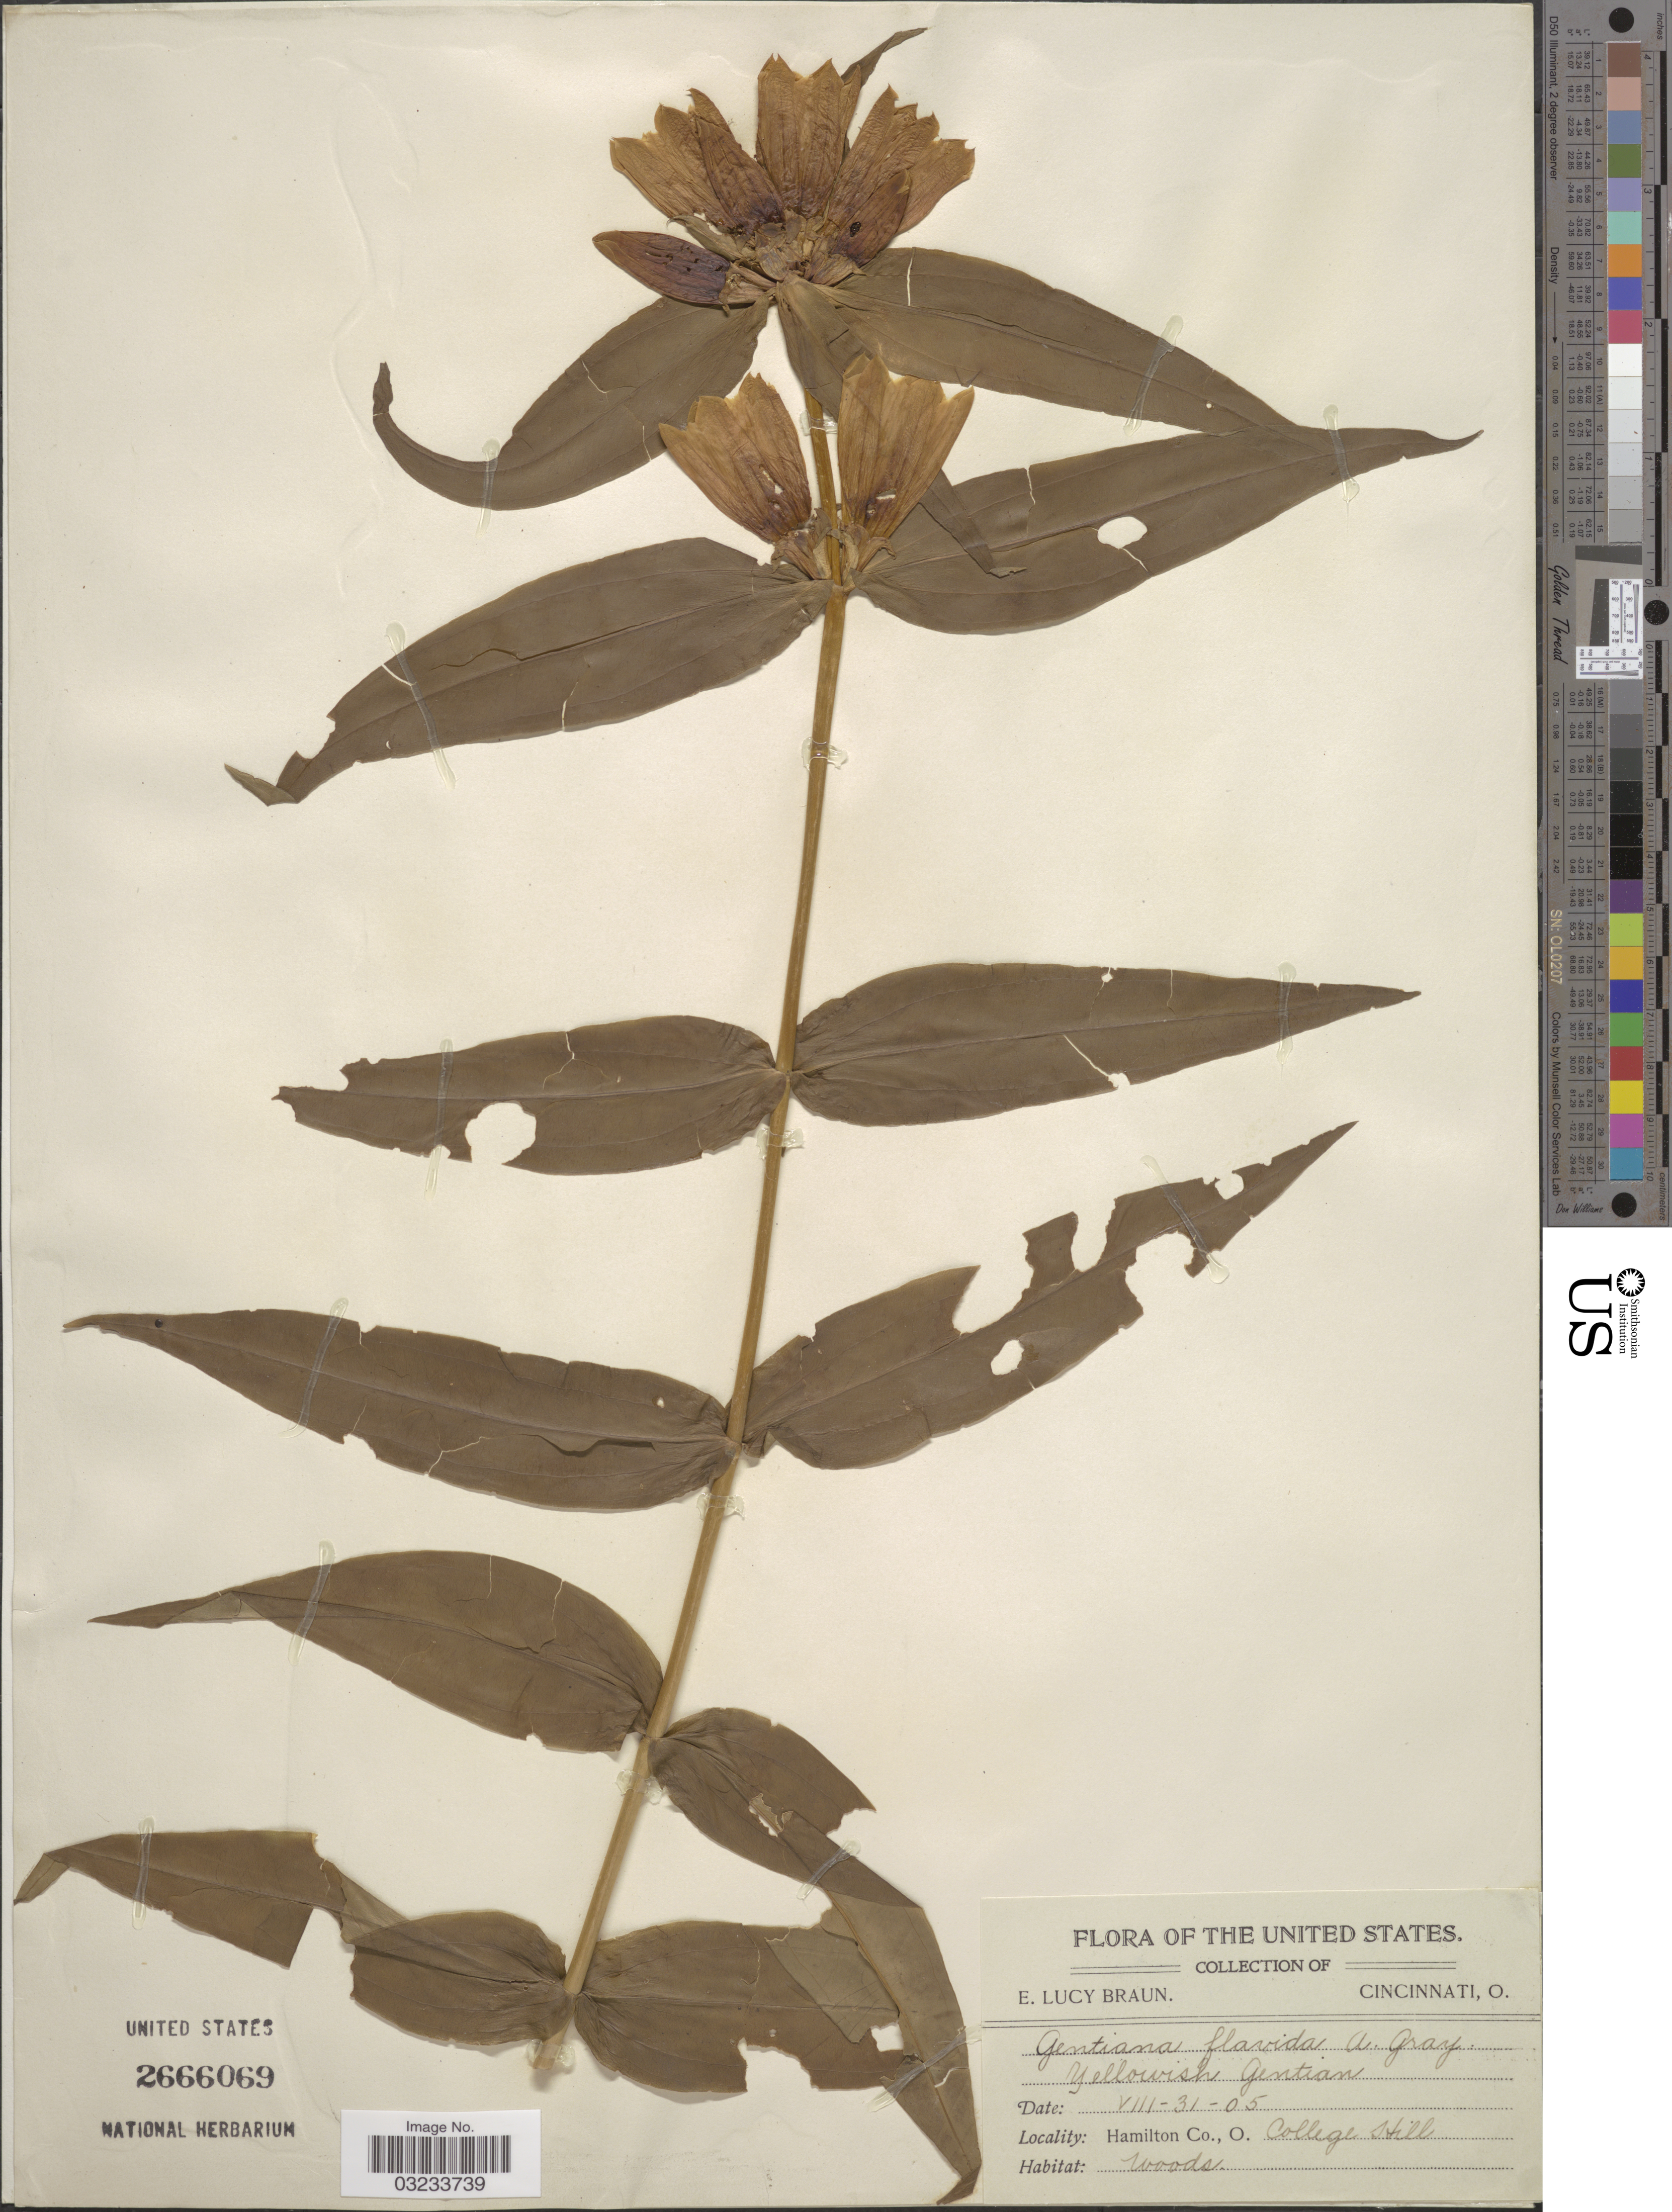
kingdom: Plantae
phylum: Tracheophyta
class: Magnoliopsida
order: Gentianales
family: Gentianaceae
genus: Gentiana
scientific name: Gentiana alba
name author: Muhl. ex J. McNab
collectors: E. Braun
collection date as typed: Transcribed d/m/y: 31/8/5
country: United States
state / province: Ohio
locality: Hamilton Co. College Hill.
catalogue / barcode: US 2666069